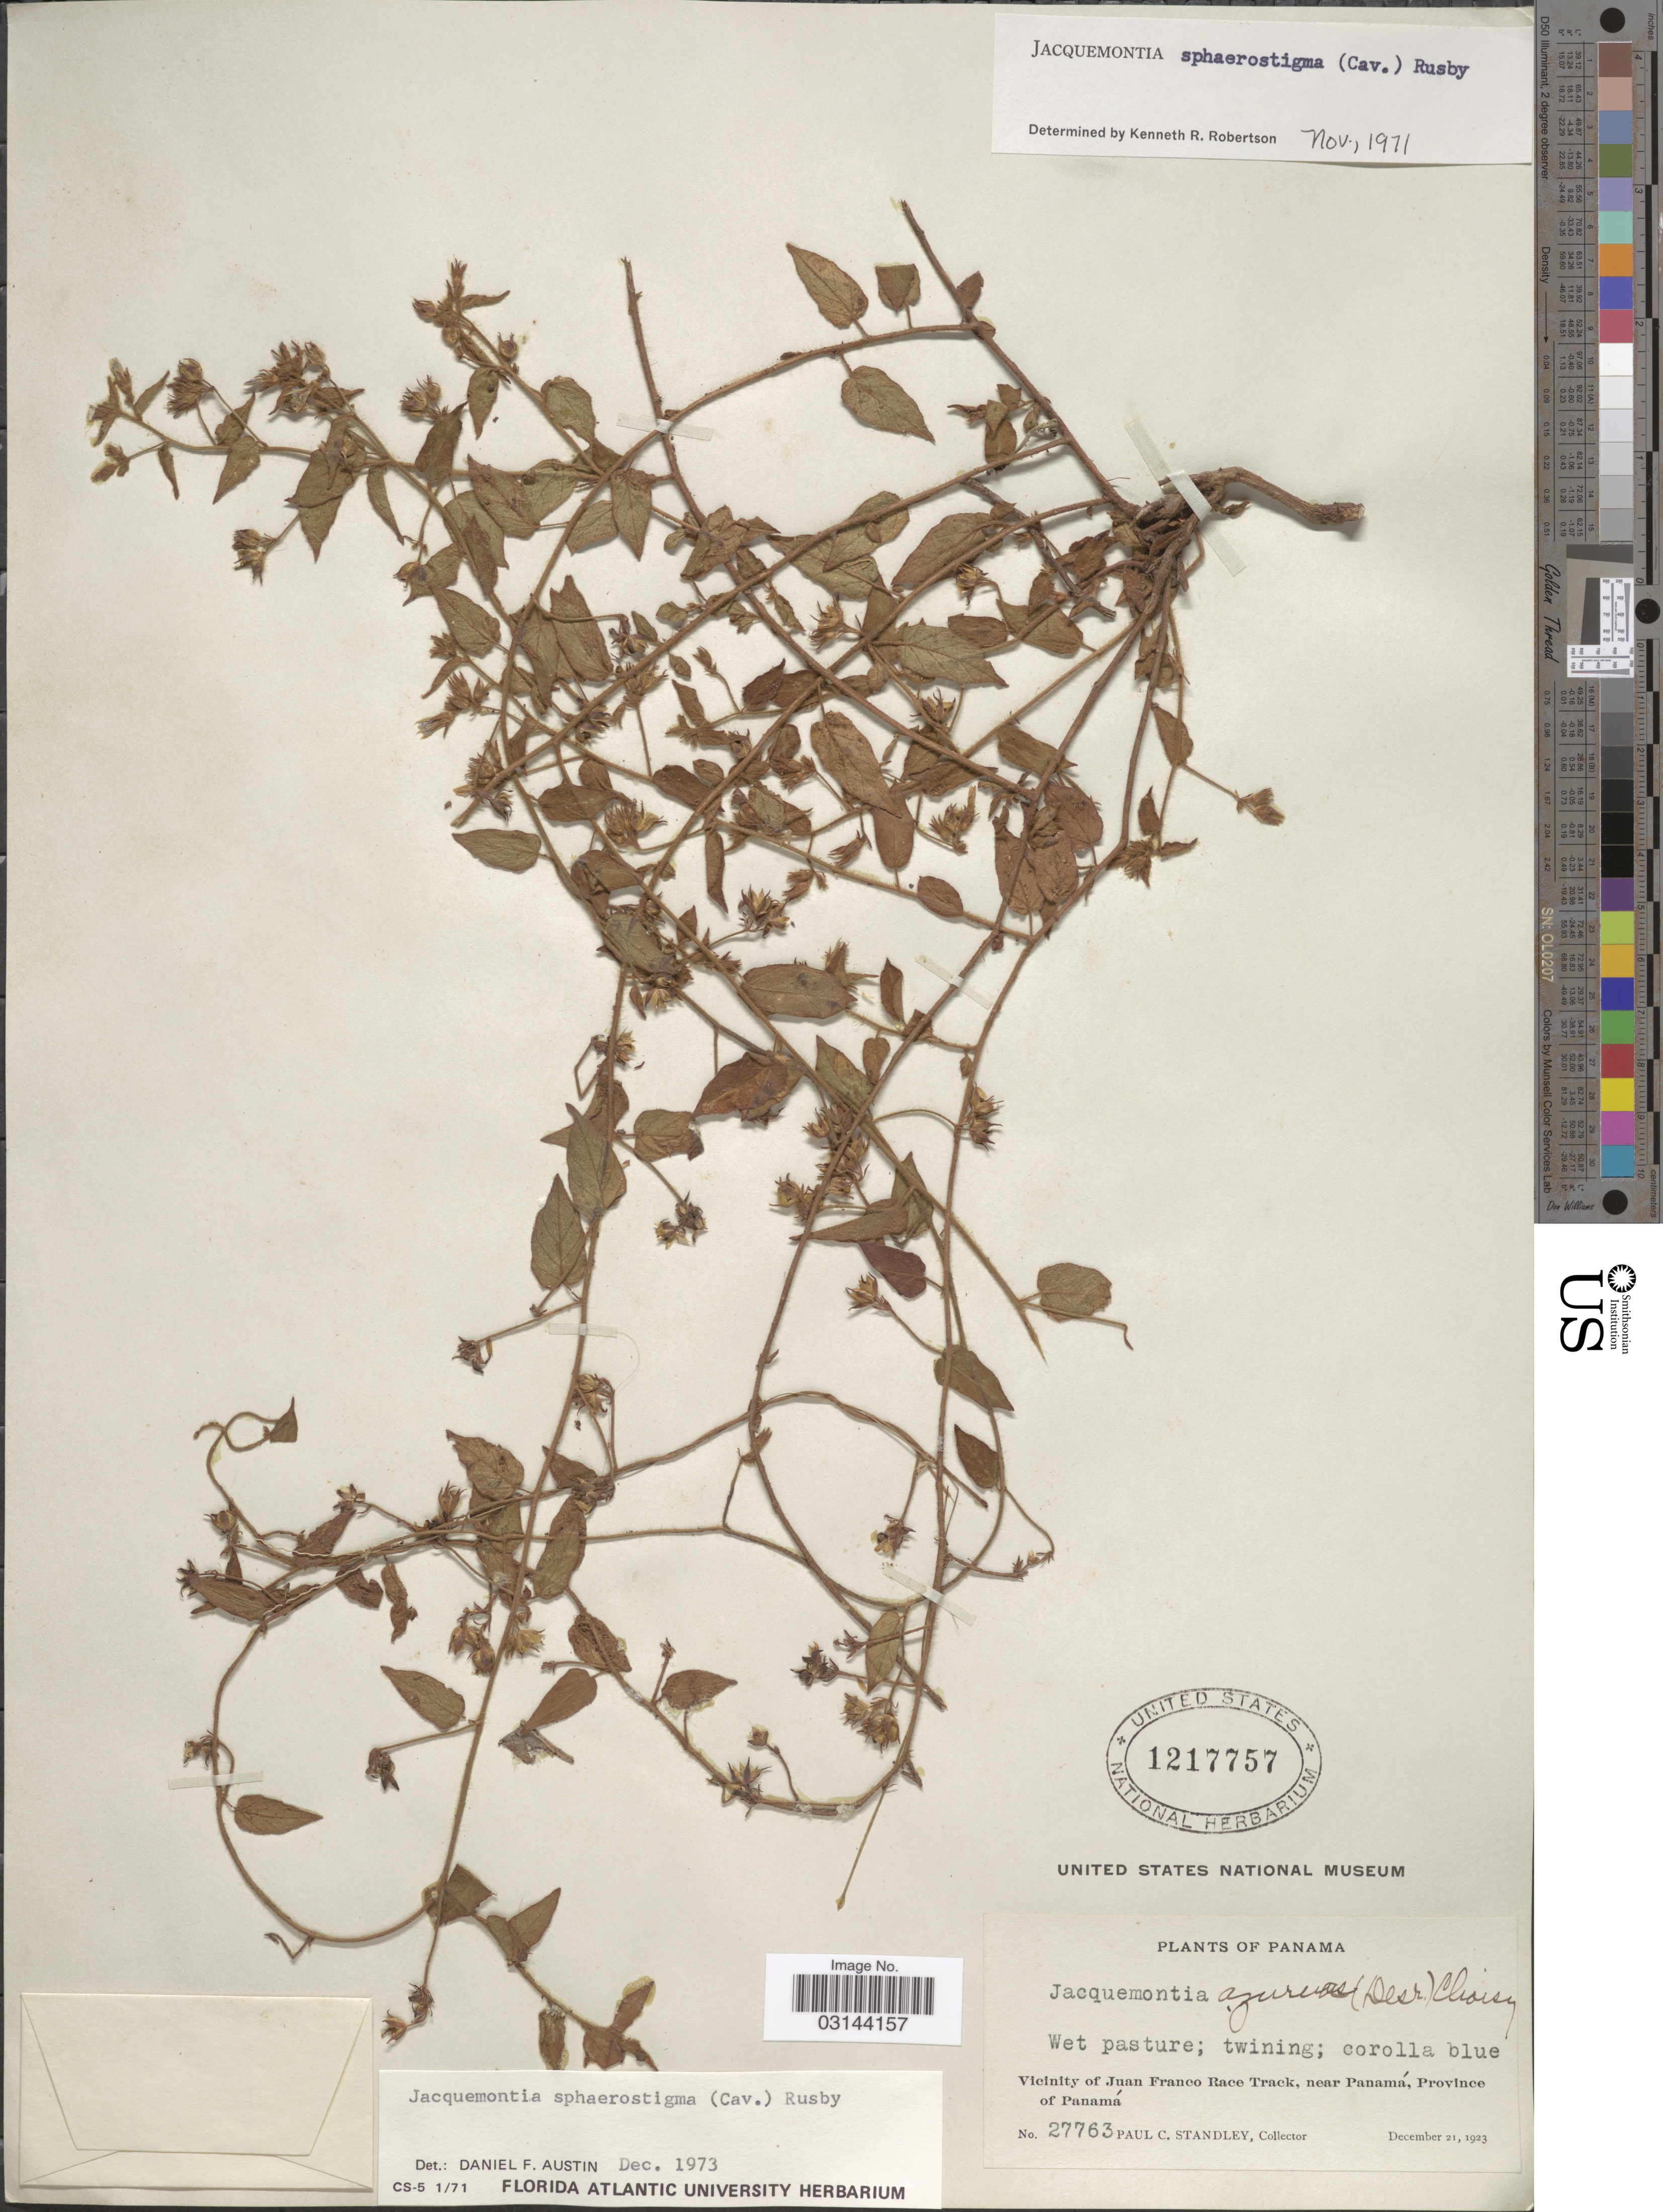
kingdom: Plantae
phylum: Tracheophyta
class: Magnoliopsida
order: Solanales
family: Convolvulaceae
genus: Jacquemontia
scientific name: Jacquemontia sphaerostigma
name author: (Cav.) Rusby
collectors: P. C. Standley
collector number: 27763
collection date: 1923-12-21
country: Panama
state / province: Panamá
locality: Vicinity of Juan Franco Race Track, near Panamá, Province of Panamá.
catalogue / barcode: US 1217757